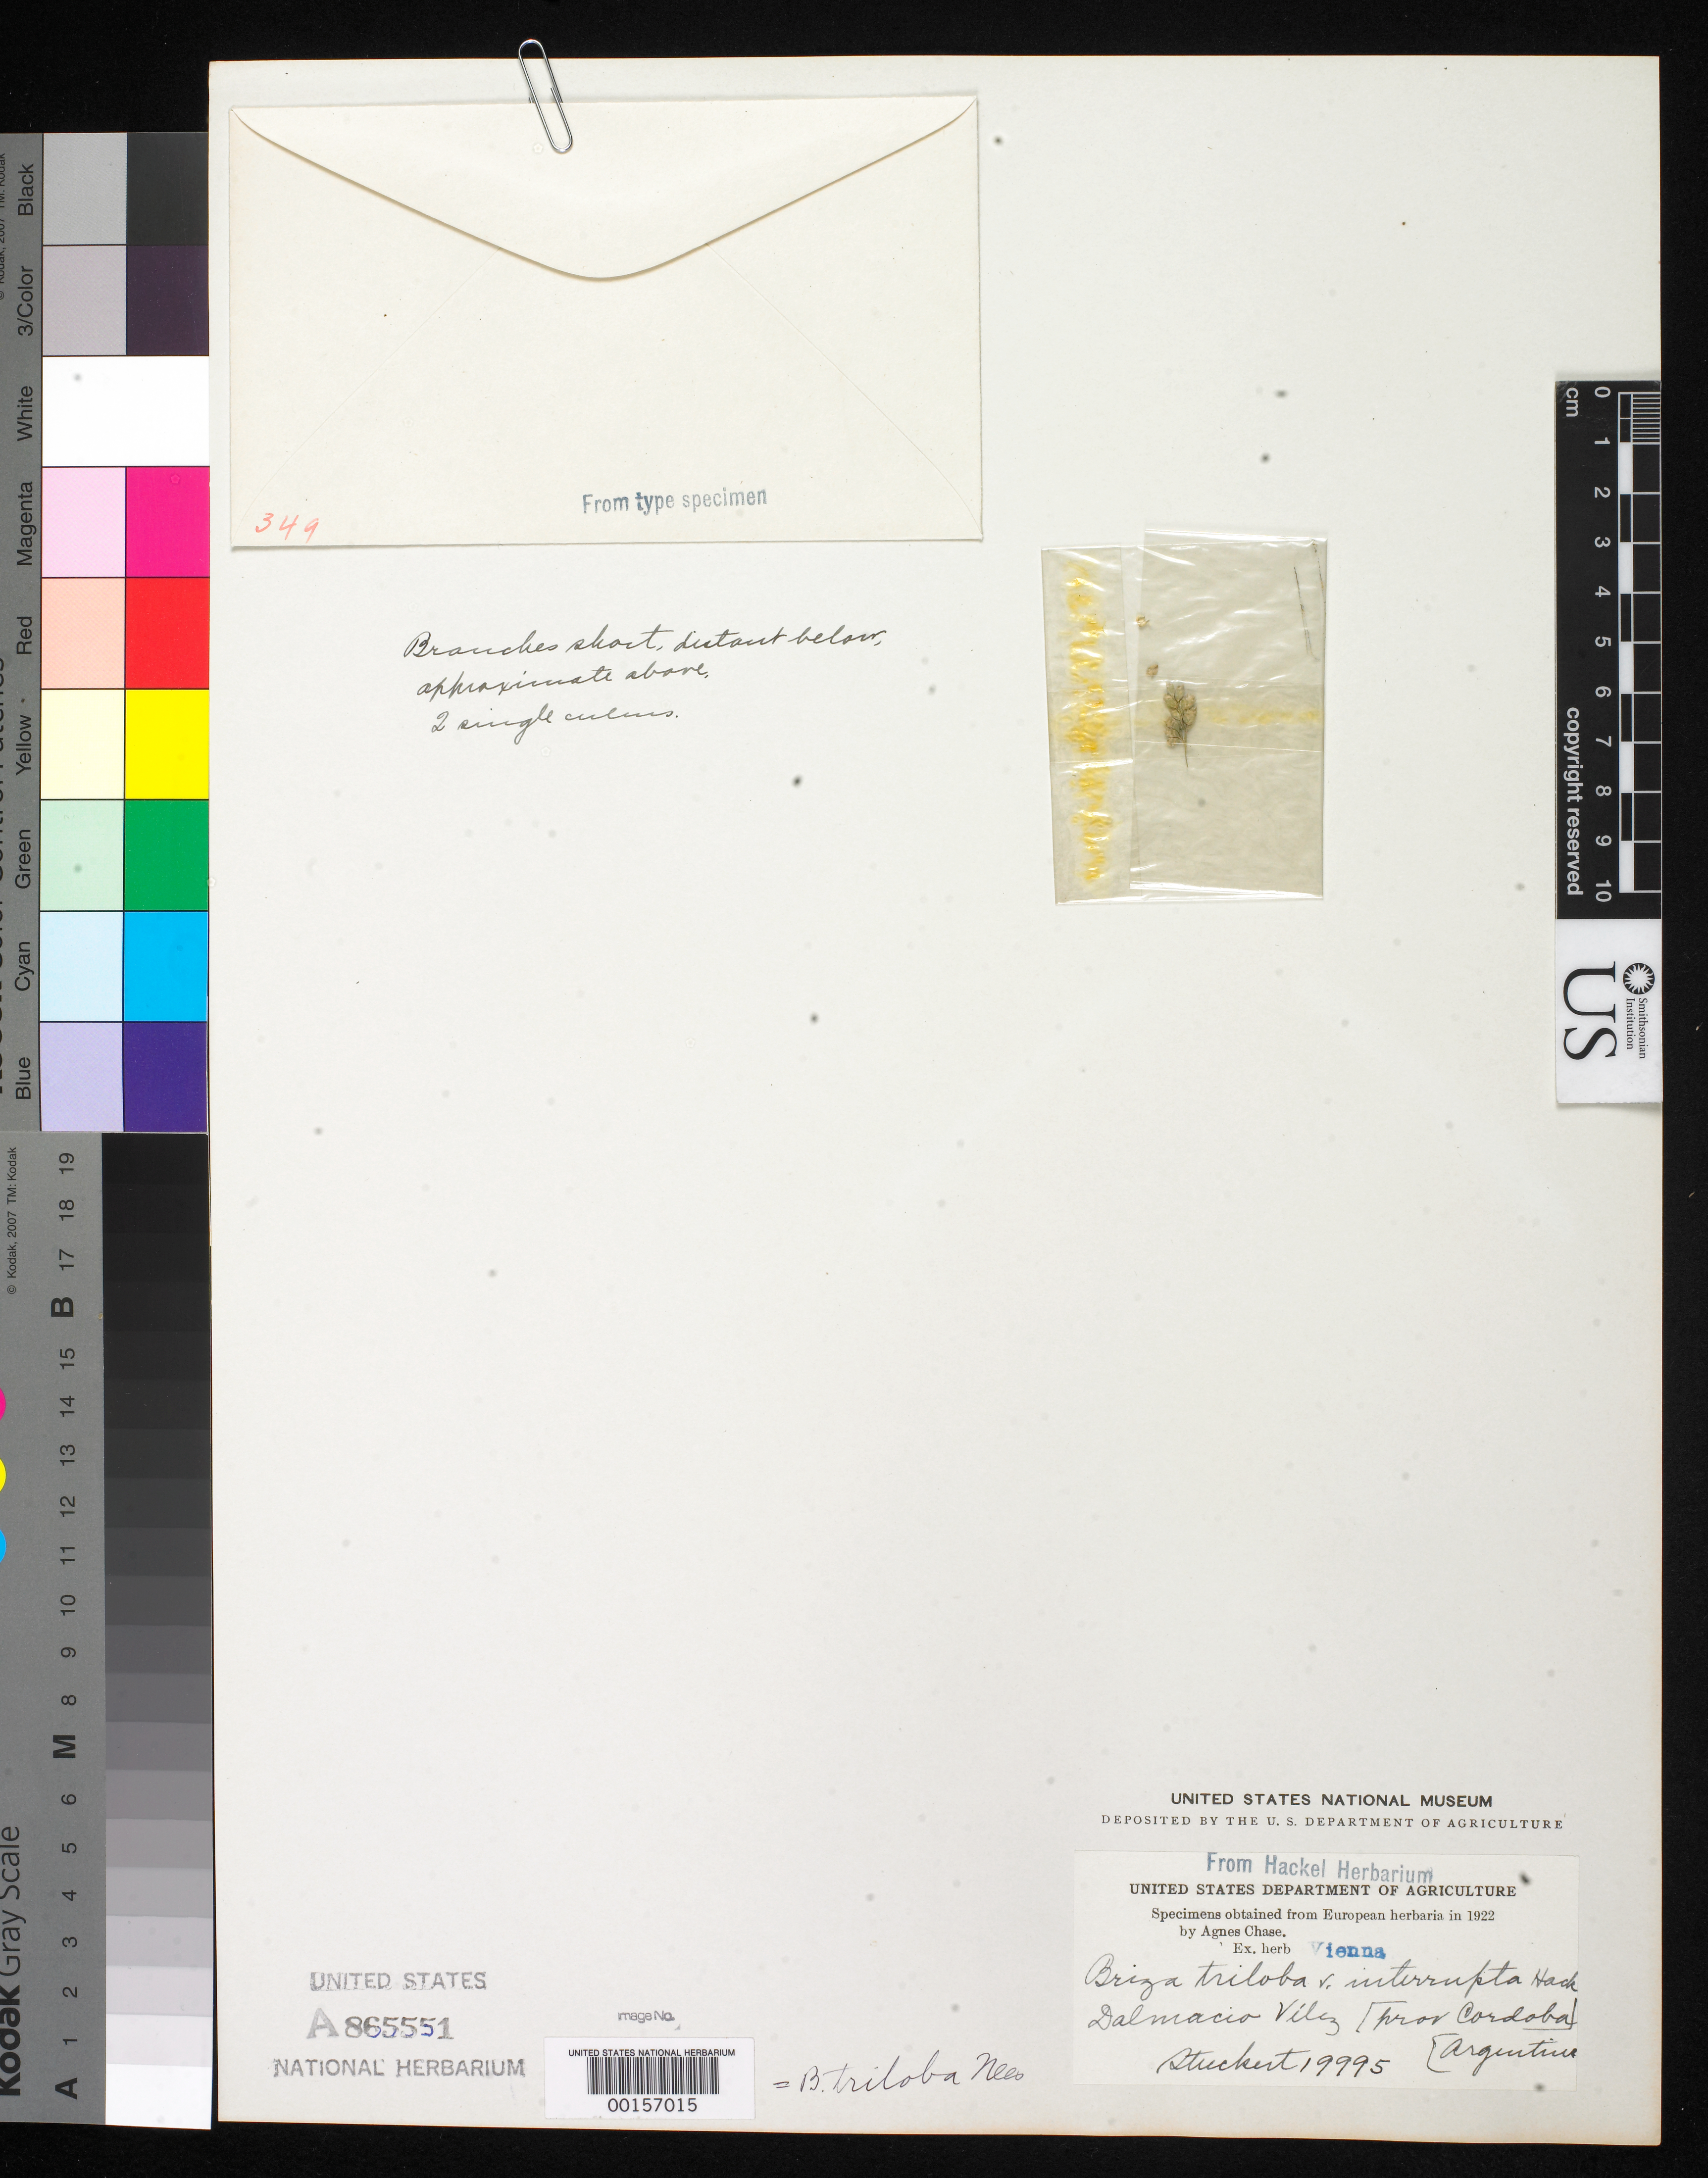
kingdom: Plantae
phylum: Tracheophyta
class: Liliopsida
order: Poales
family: Poaceae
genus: Briza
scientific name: Briza triloba var. interrupta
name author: Hack. in Stuck.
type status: Type Fragment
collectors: T. Stuckert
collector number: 19995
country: Argentina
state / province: Córdoba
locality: Dalmacio Velez.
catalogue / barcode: US 865551A